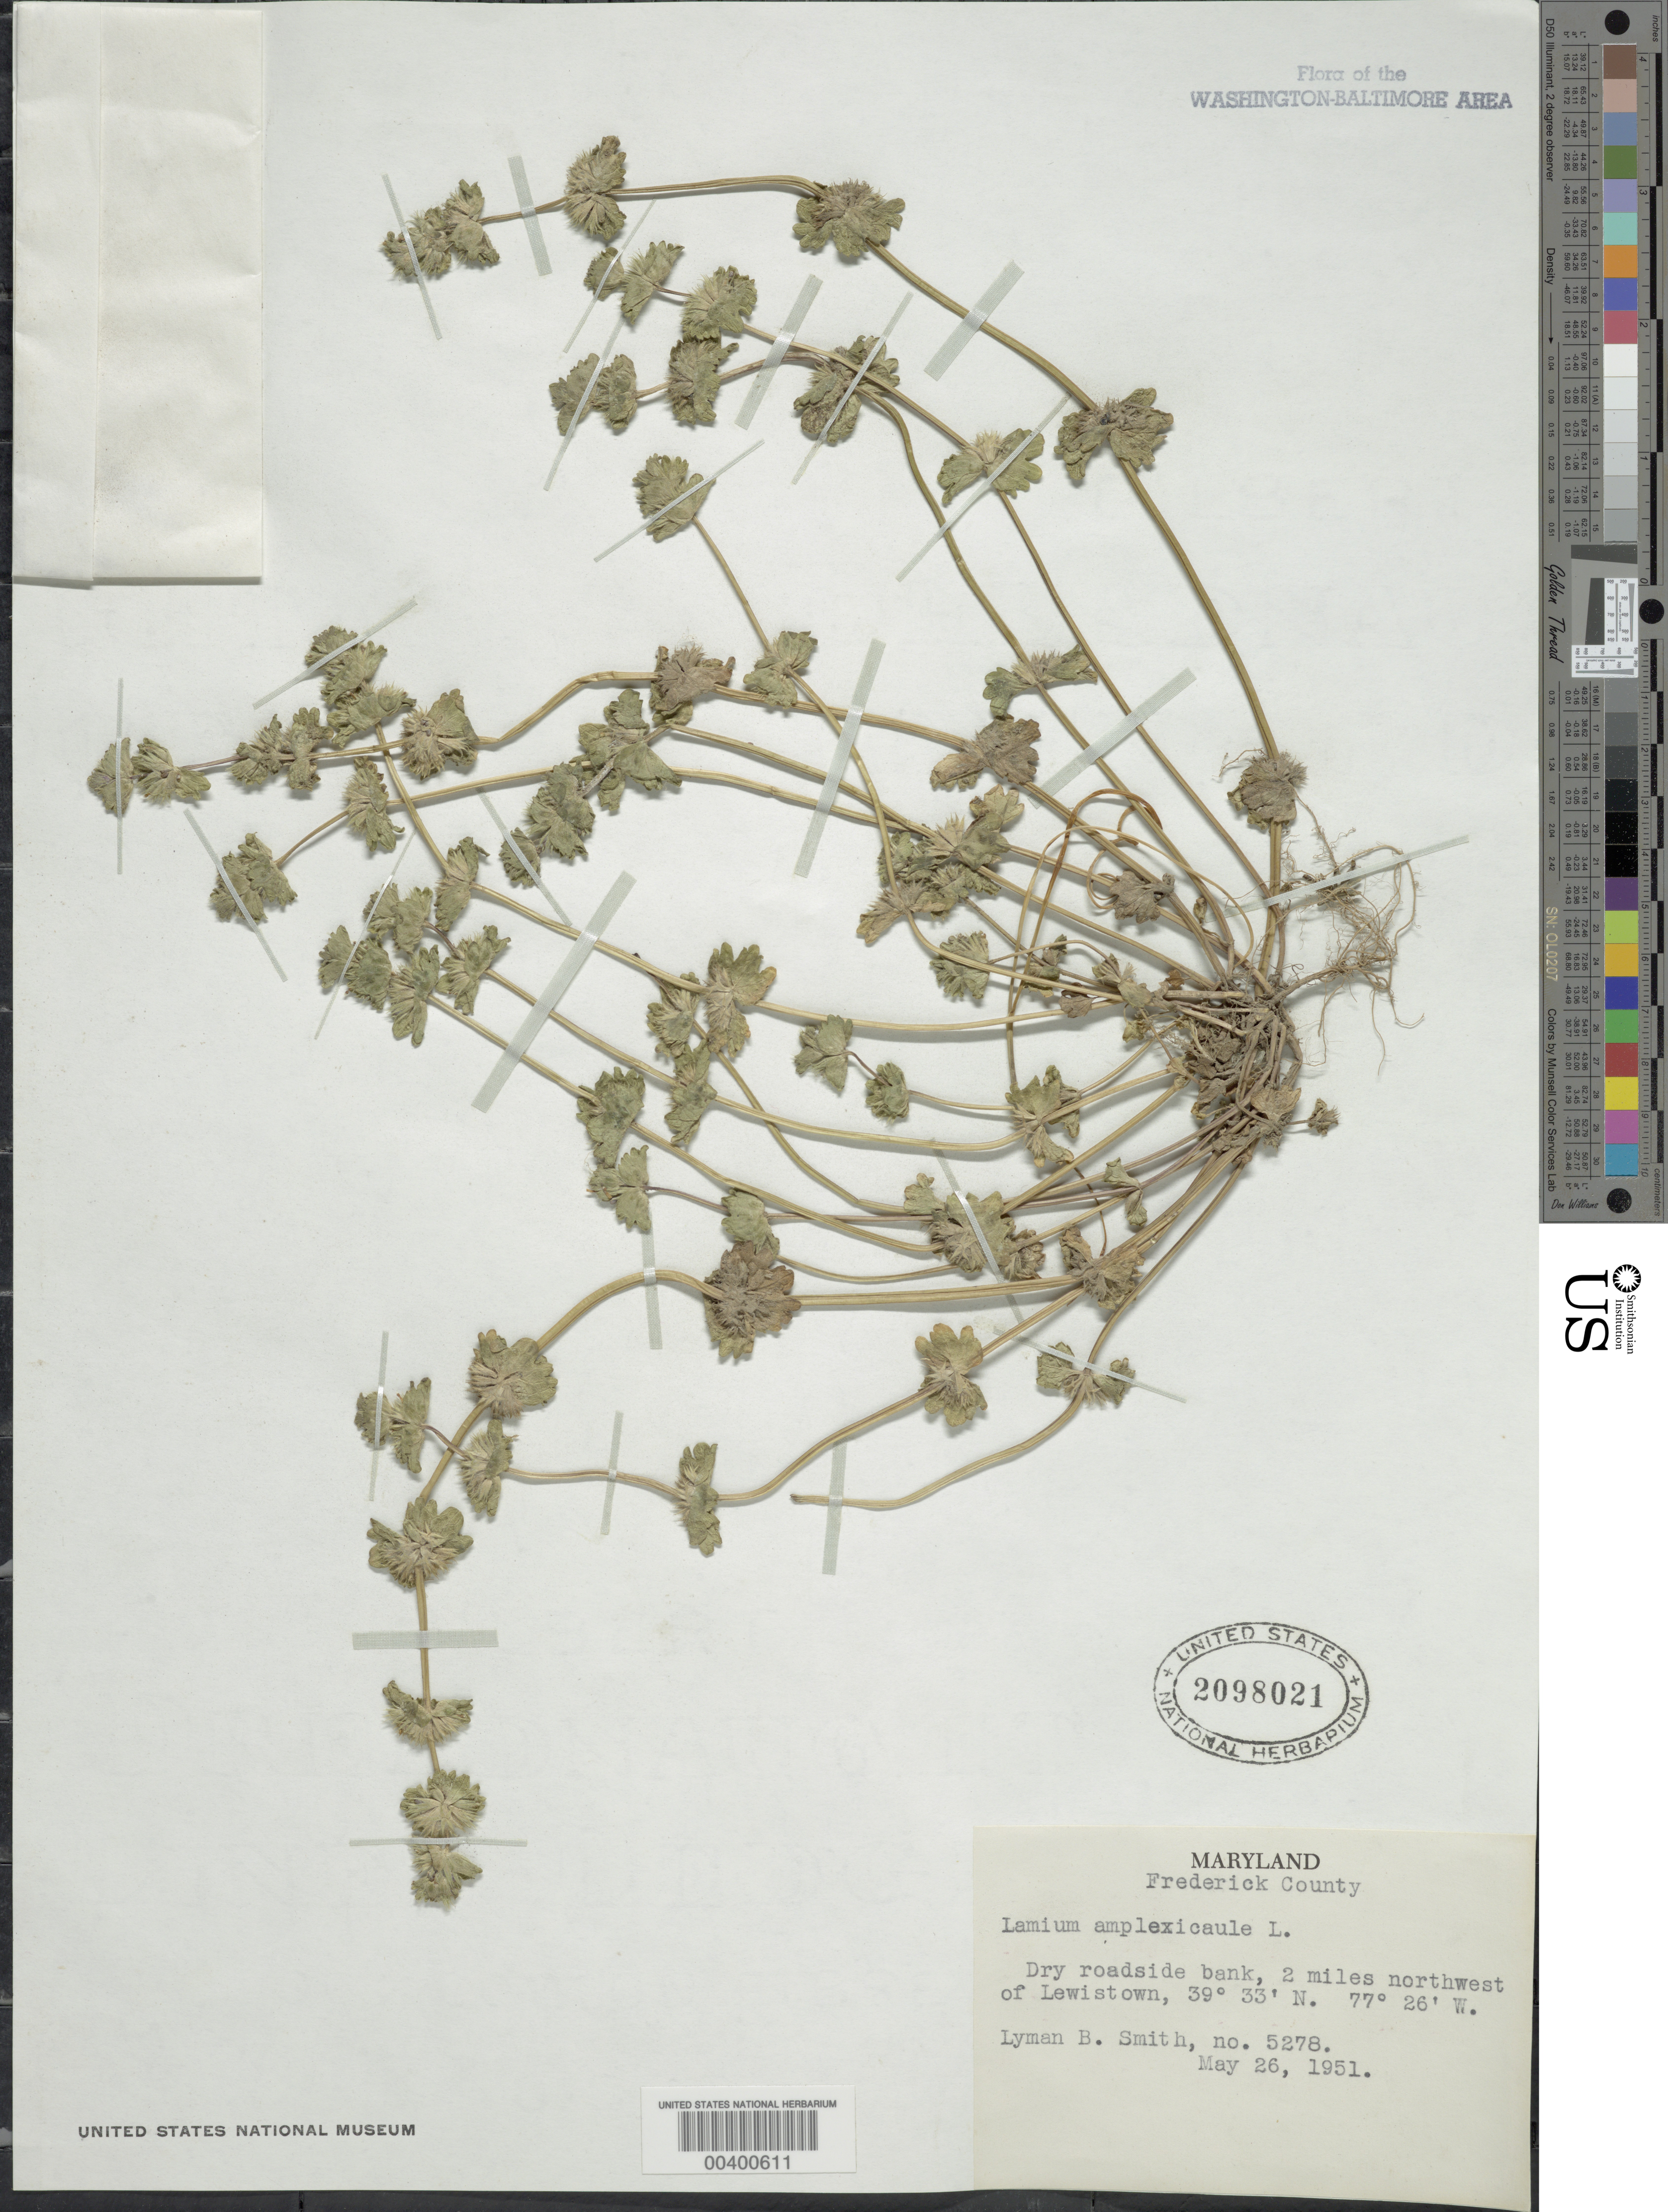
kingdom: Plantae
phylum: Tracheophyta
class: Magnoliopsida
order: Lamiales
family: Lamiaceae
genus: Lamium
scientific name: Lamium amplexicaule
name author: L.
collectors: L. Smith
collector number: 5278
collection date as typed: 26 May 1951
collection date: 1951-05-26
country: United States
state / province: Maryland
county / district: Frederick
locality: Northwest of Lewistown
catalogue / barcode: US 2098021